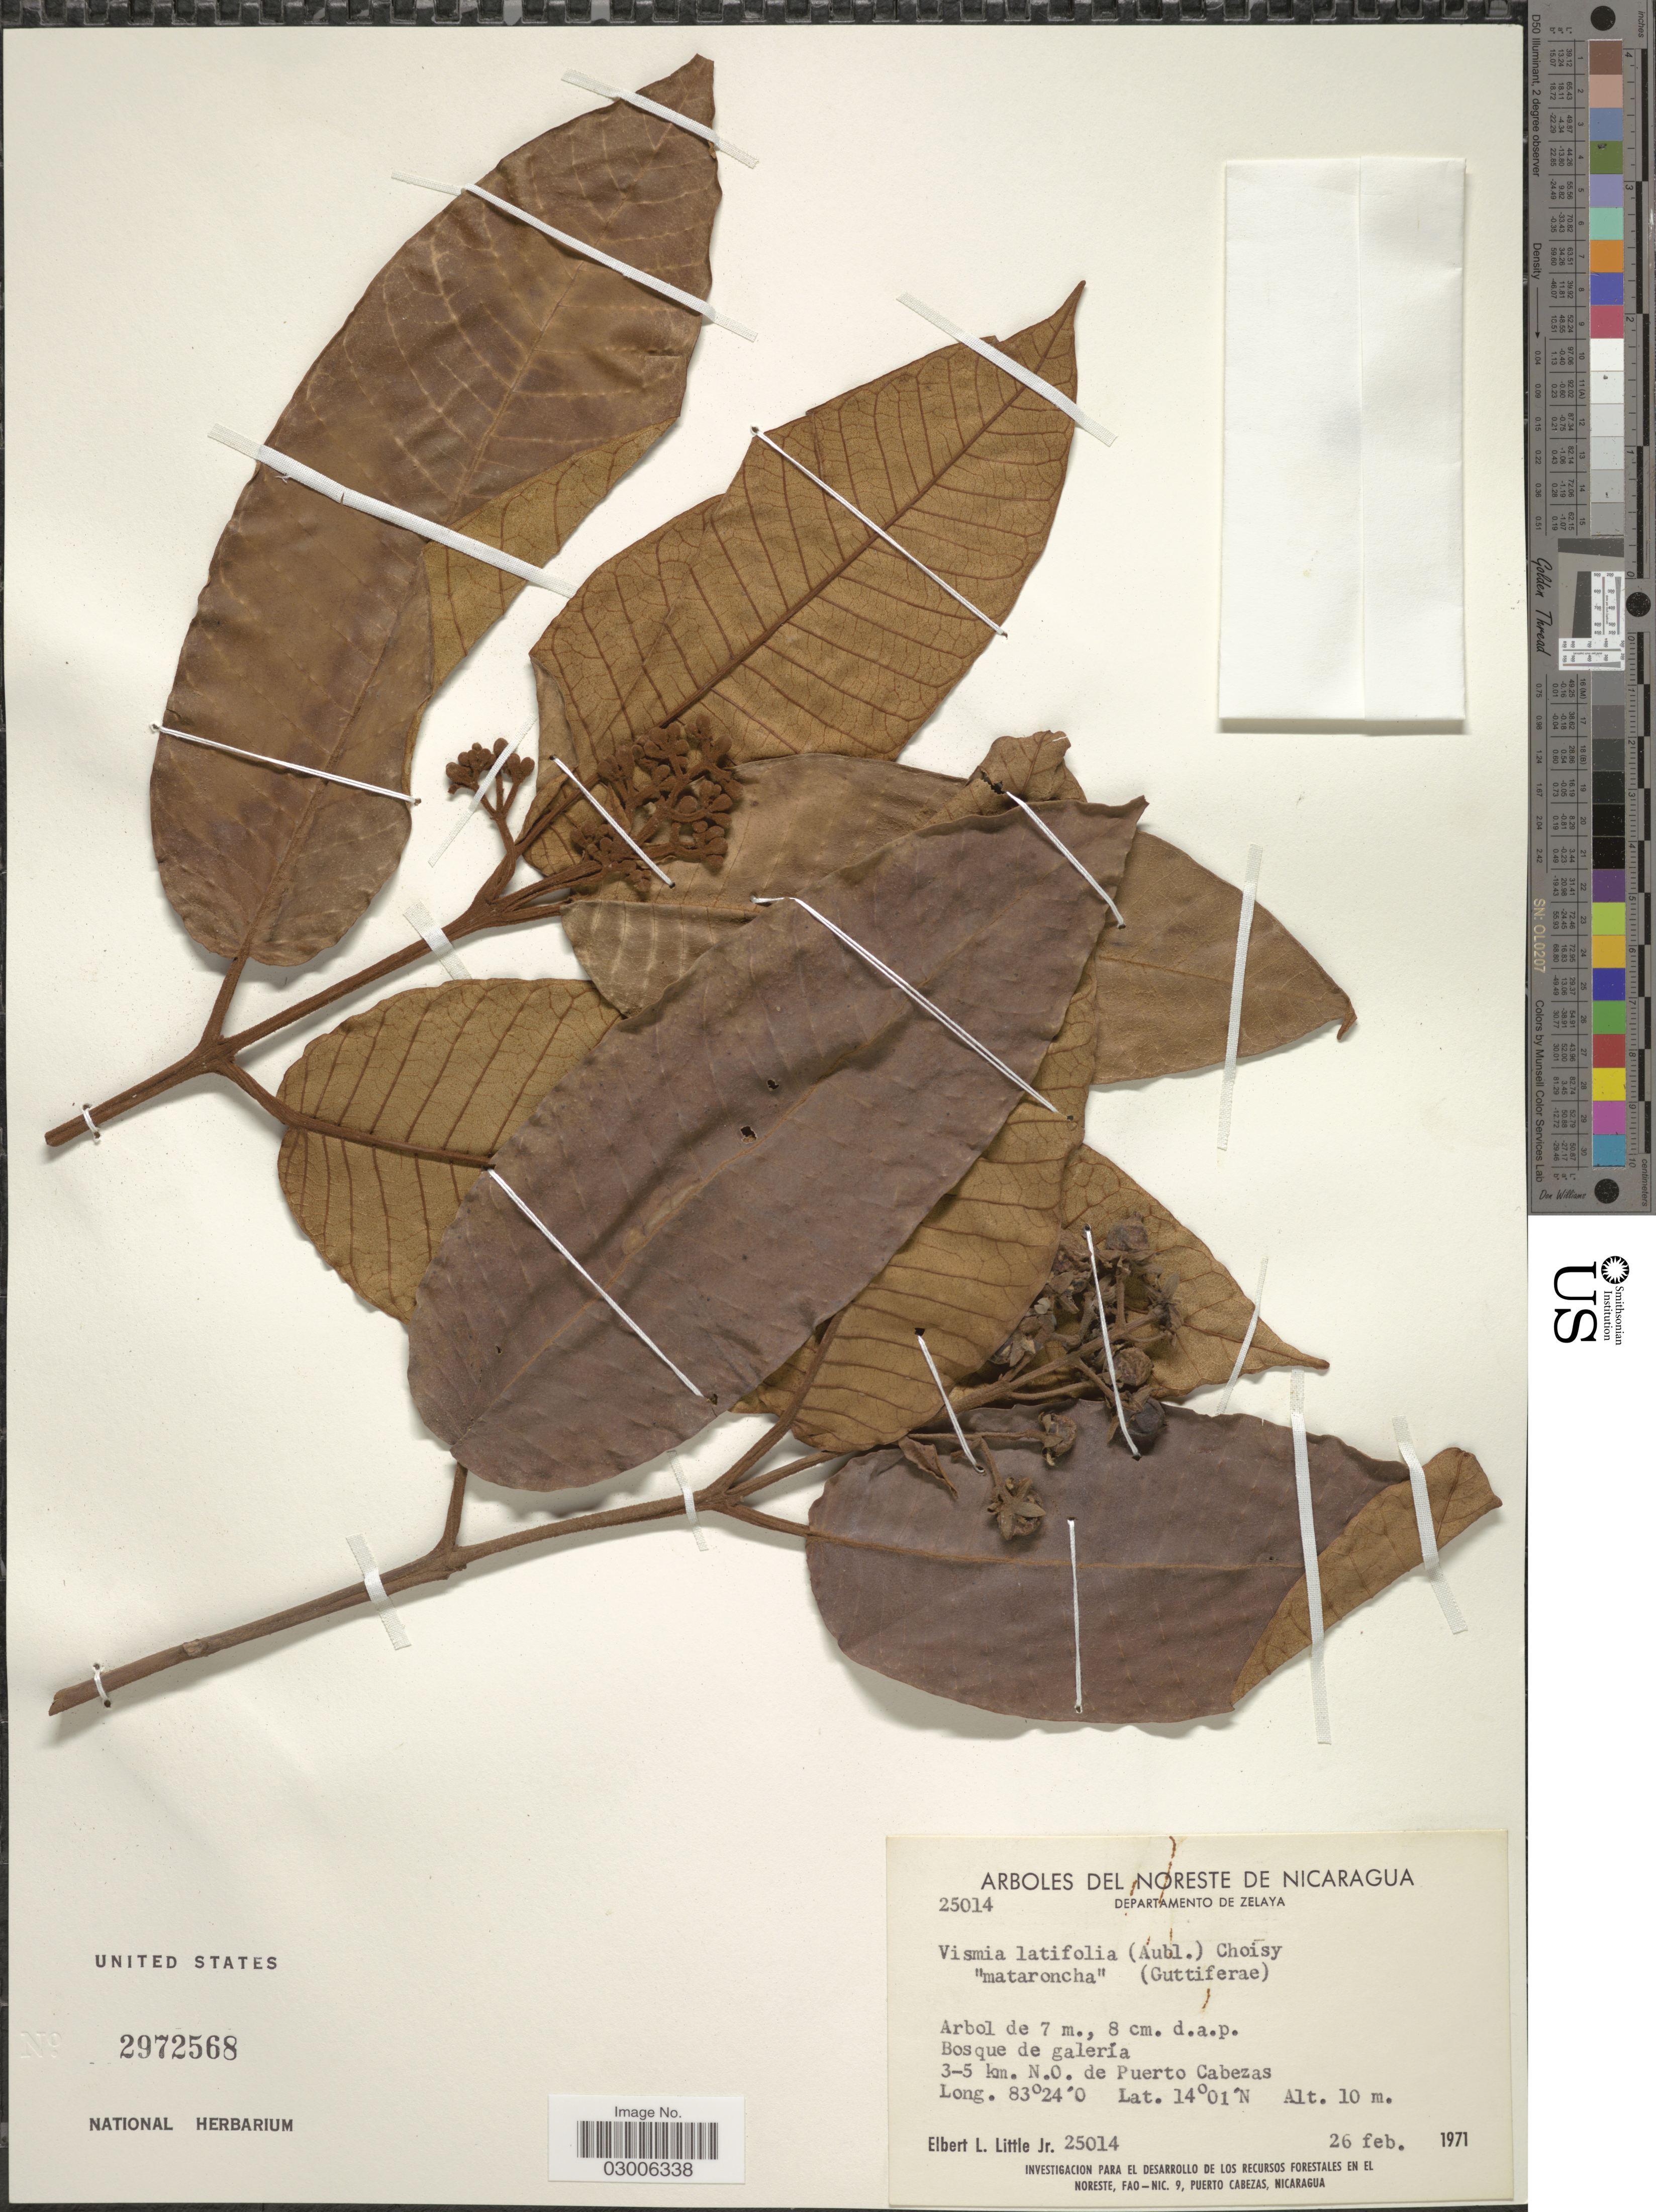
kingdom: Plantae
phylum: Tracheophyta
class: Magnoliopsida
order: Malpighiales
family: Hypericaceae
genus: Vismia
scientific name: Vismia macrophylla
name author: Kunth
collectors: E. L. Little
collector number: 25014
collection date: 1971-02-26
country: Nicaragua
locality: Noreste de Nicaragua. Departamento de Zelaya. 3-5 km. N.O. de Puerto Cabezas.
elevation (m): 10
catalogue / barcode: US 2972568